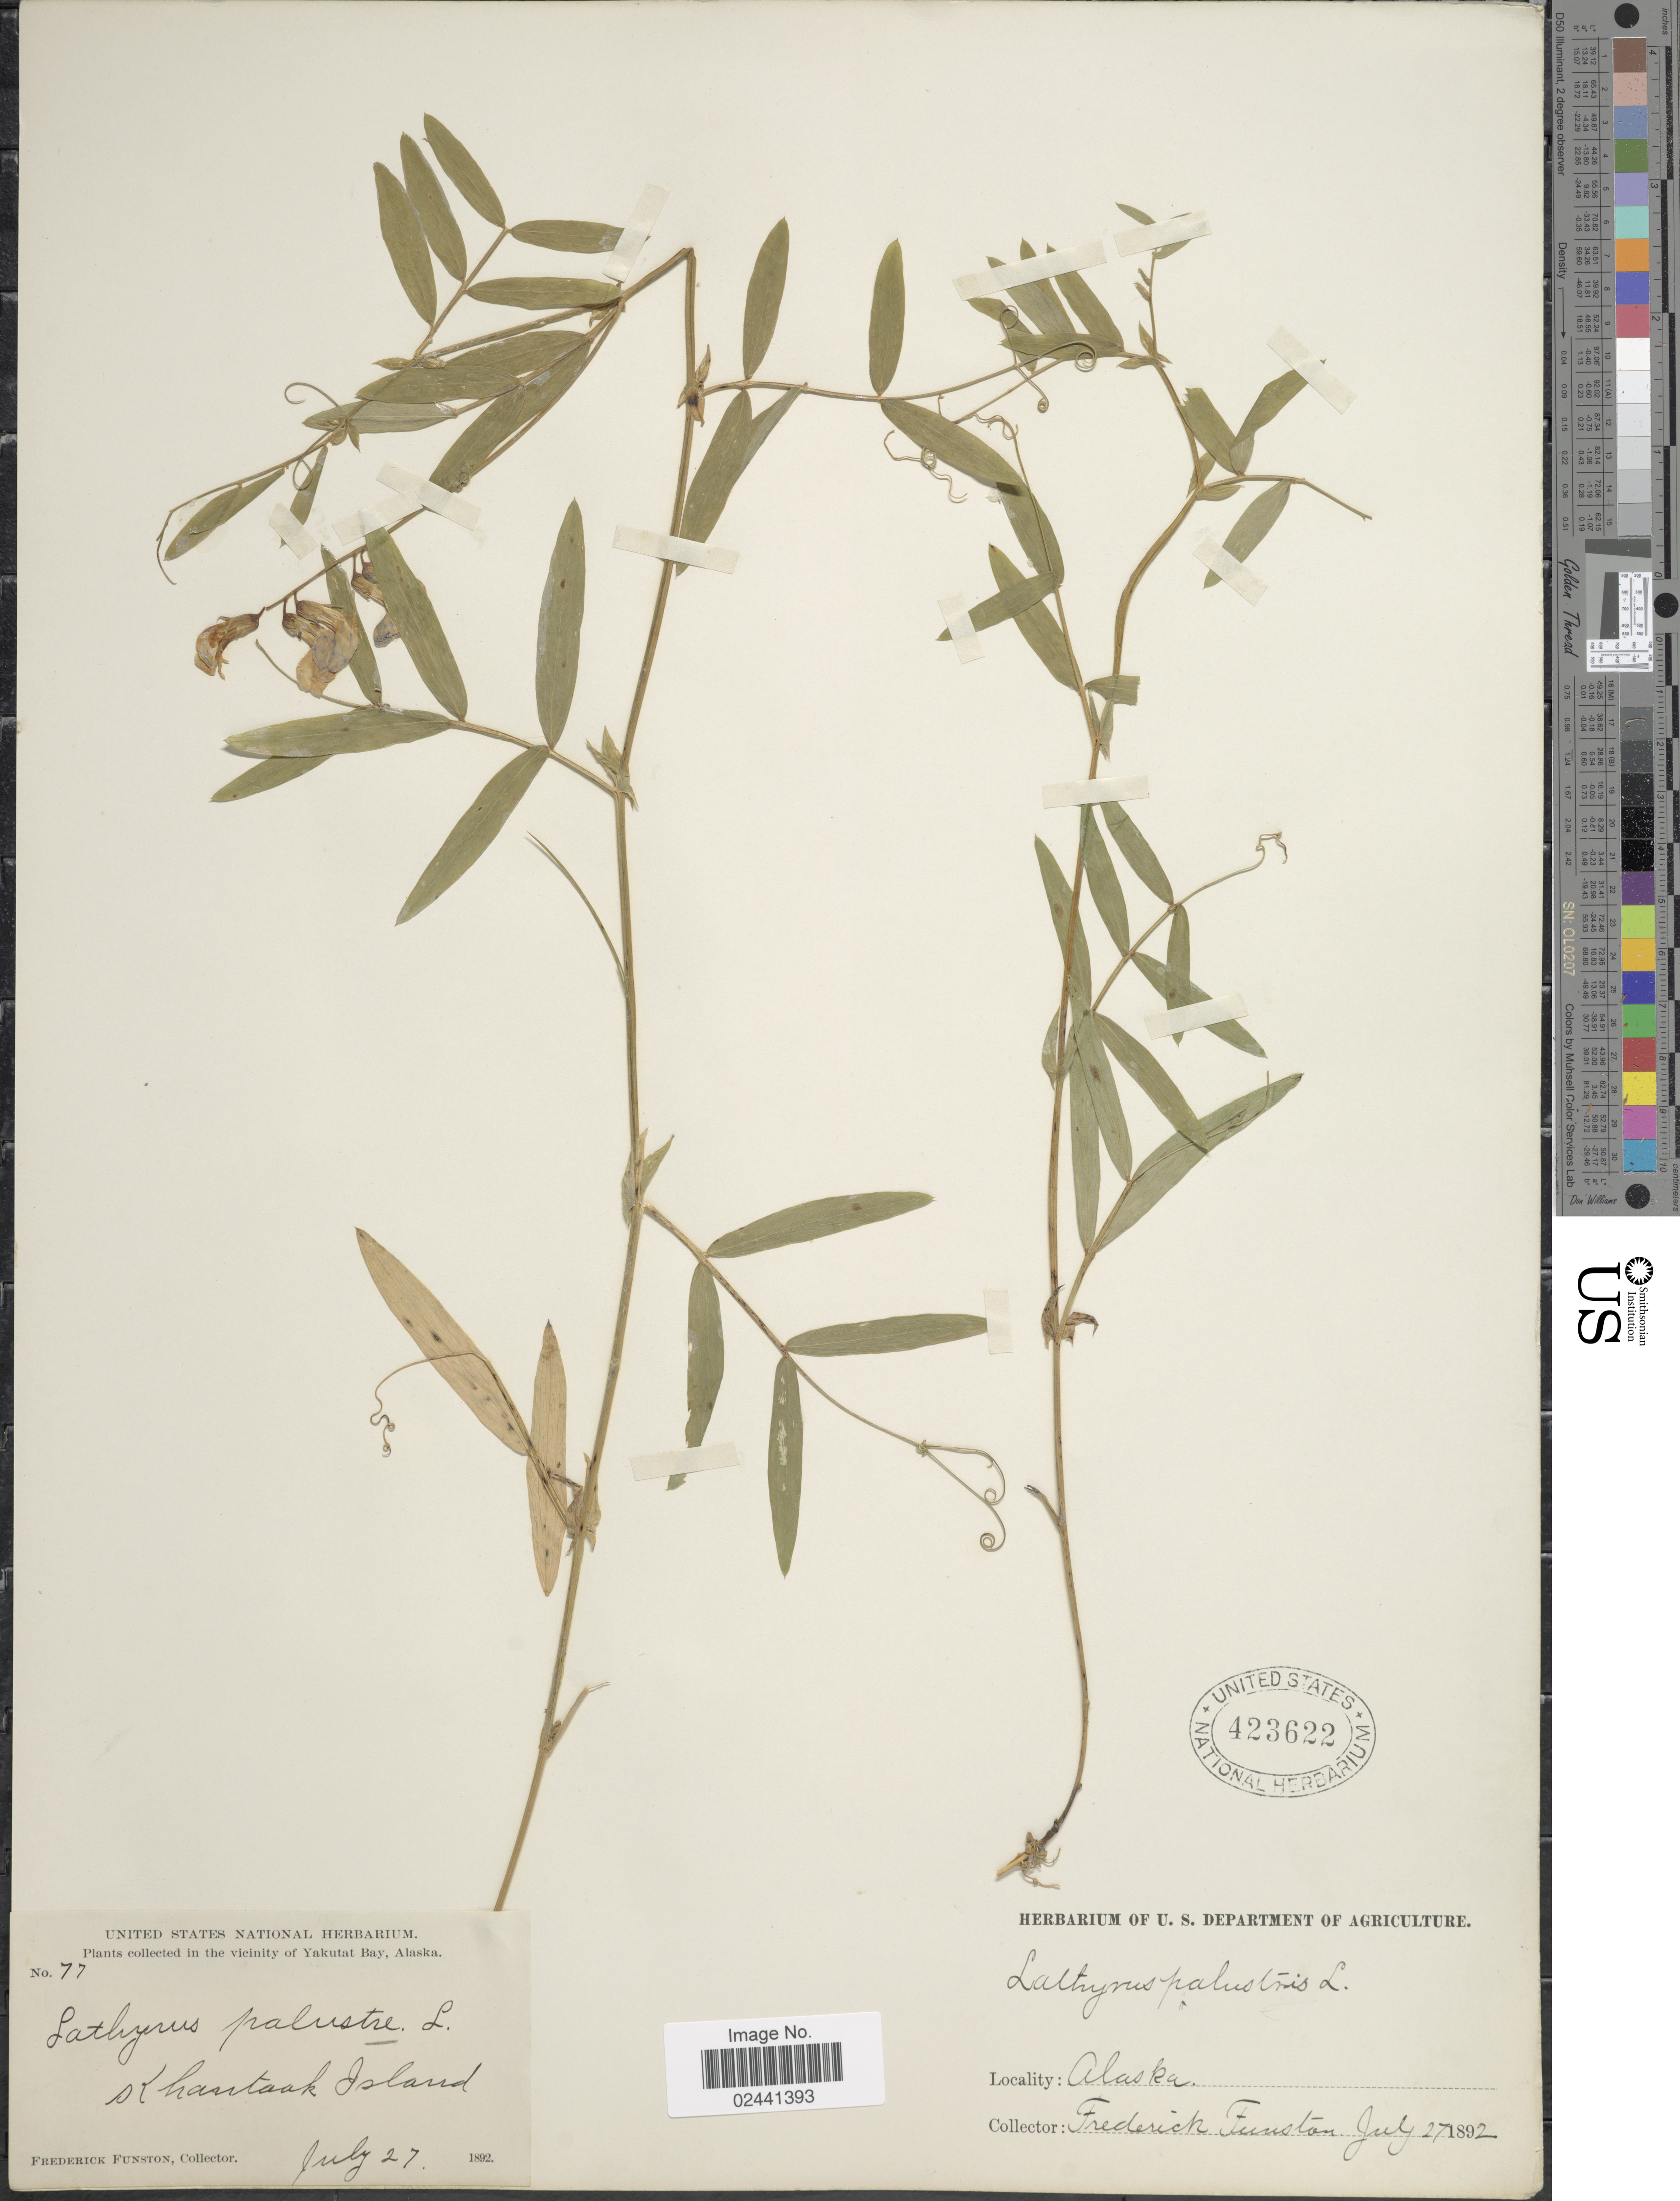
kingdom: Plantae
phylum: Tracheophyta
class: Magnoliopsida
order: Fabales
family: Fabaceae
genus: Lathyrus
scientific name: Lathyrus palustris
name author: L.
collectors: F. Funston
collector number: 77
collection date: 1892-07-27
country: United States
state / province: Alaska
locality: In the Vicinity of Yakutat Bay, Khantaok Island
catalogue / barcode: US 423622